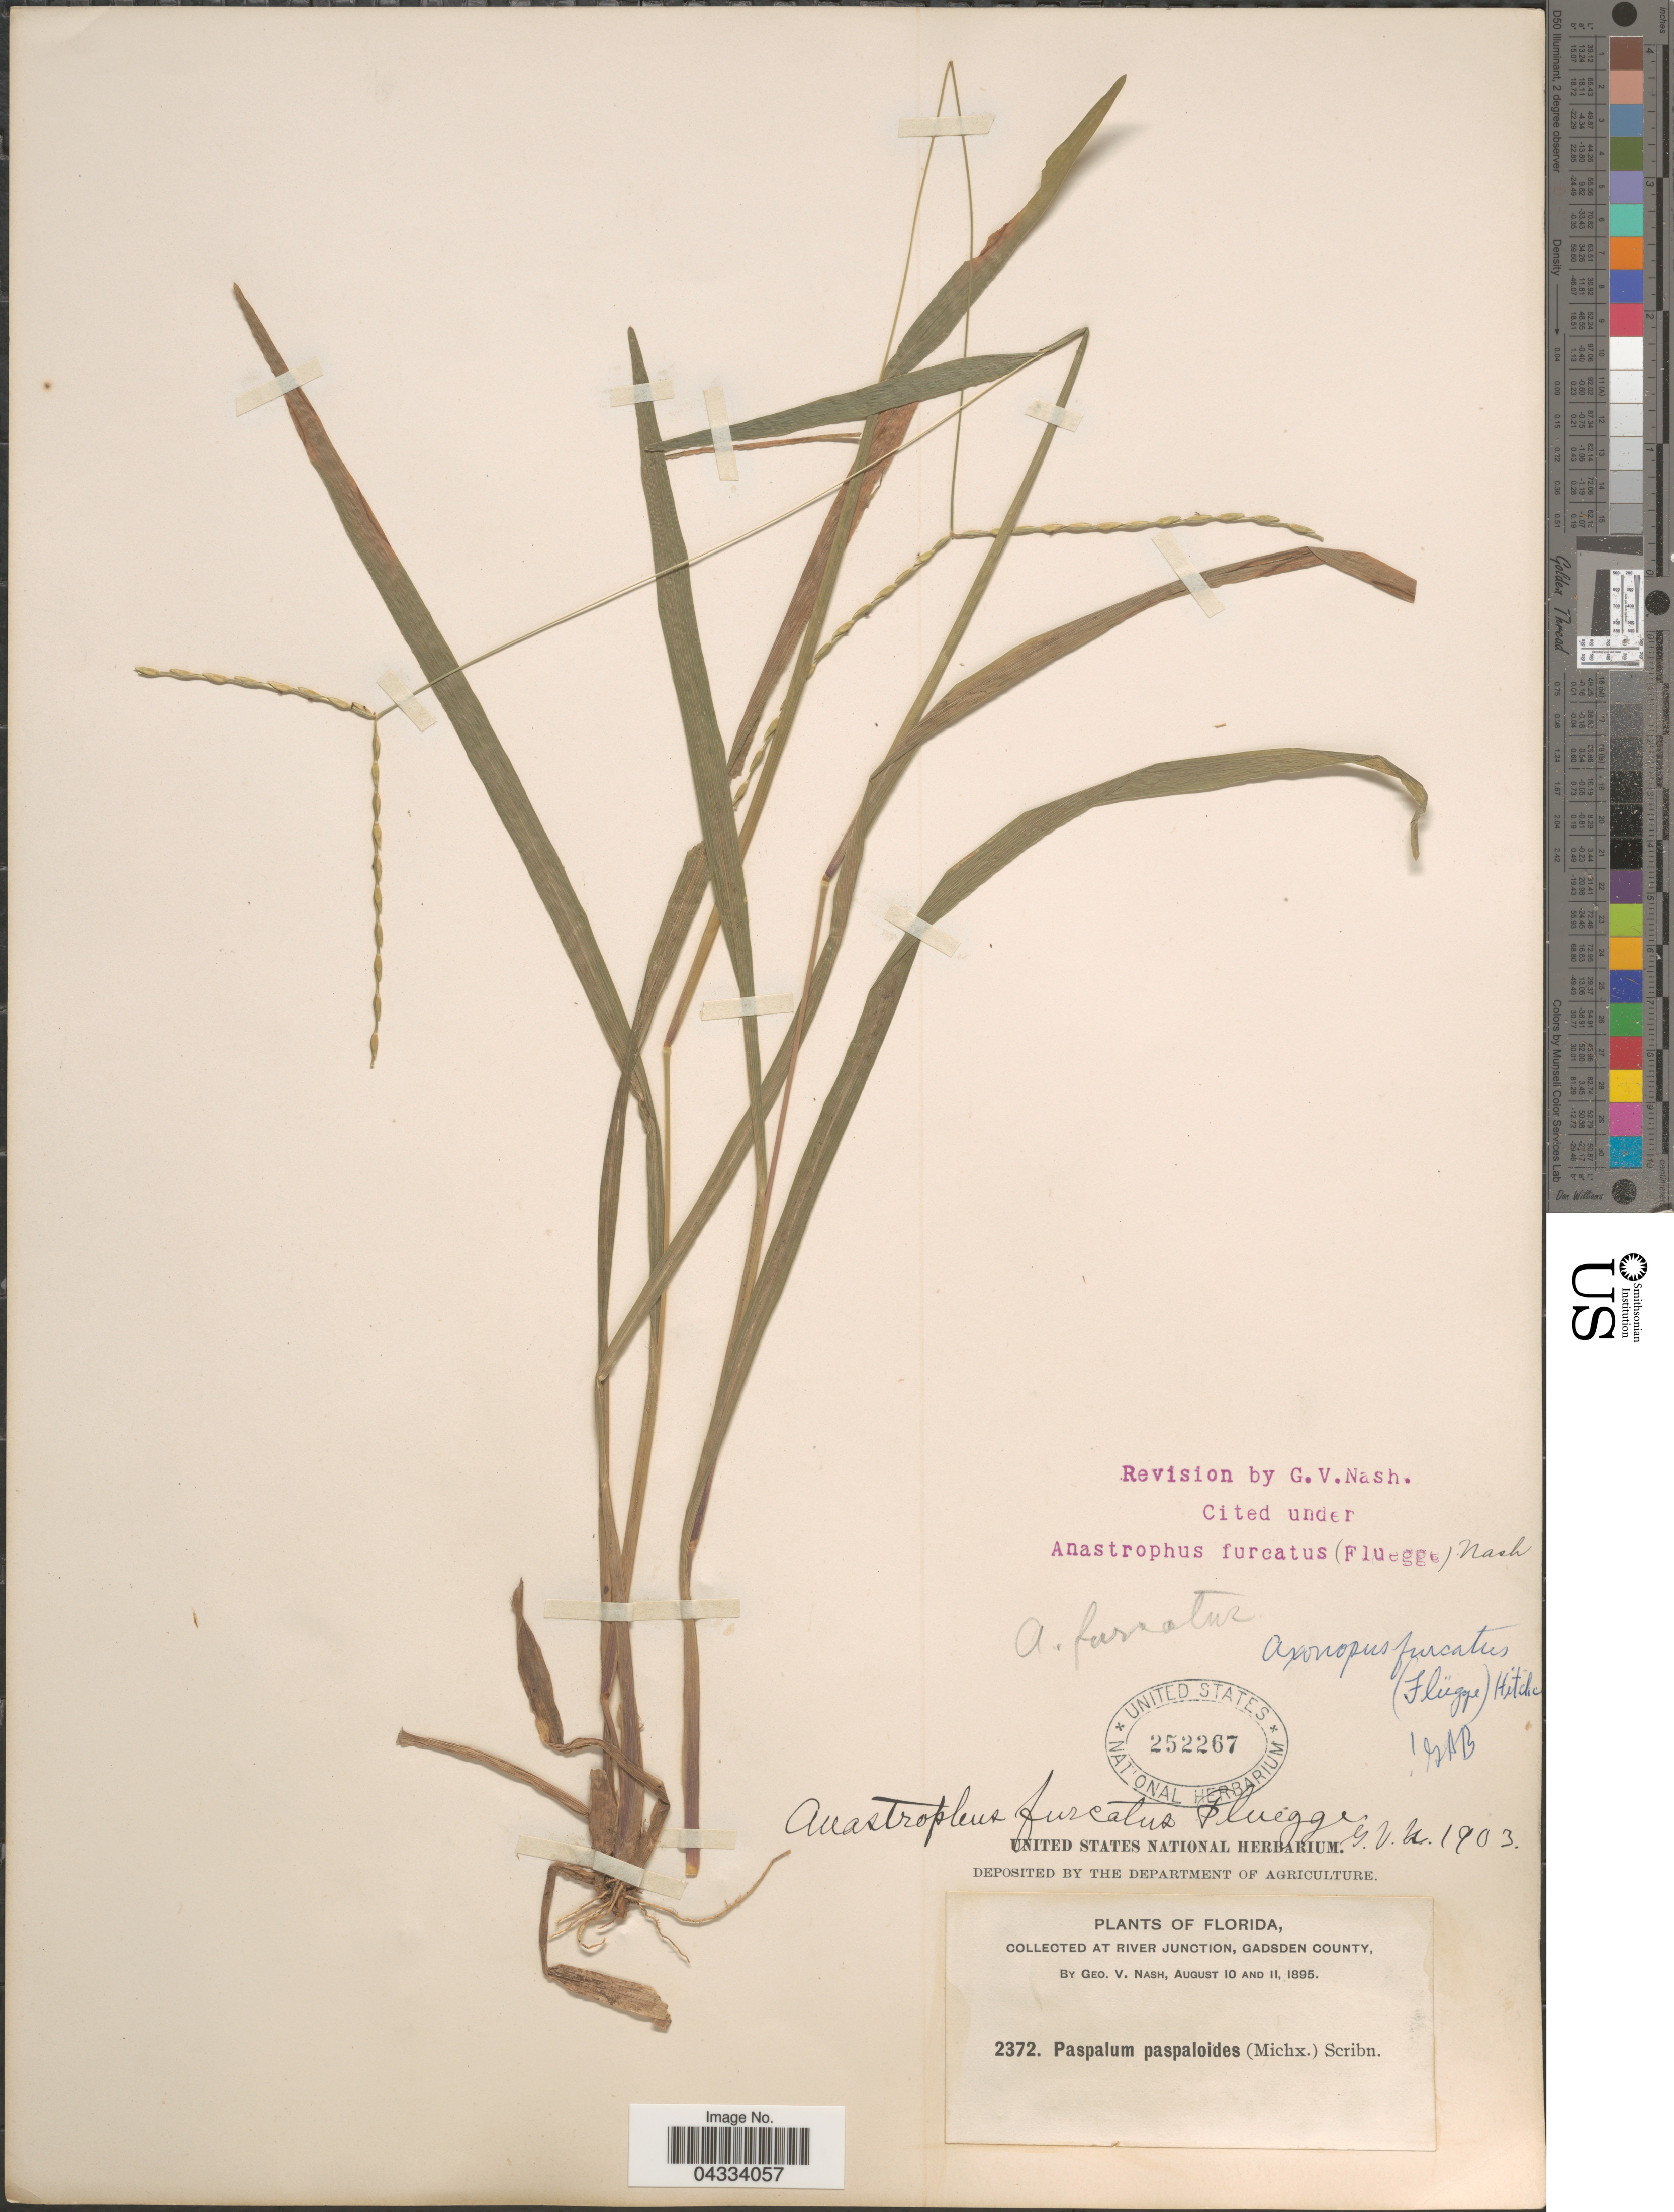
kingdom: Plantae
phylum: Tracheophyta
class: Liliopsida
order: Poales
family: Poaceae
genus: Axonopus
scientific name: Axonopus furcatus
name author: (Flüggé) Hitchc.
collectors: G. V. Nash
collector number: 2372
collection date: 1895-08-10/1895-08-11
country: United States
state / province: Florida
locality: At River Junction, Gadsden County.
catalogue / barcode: US 252267